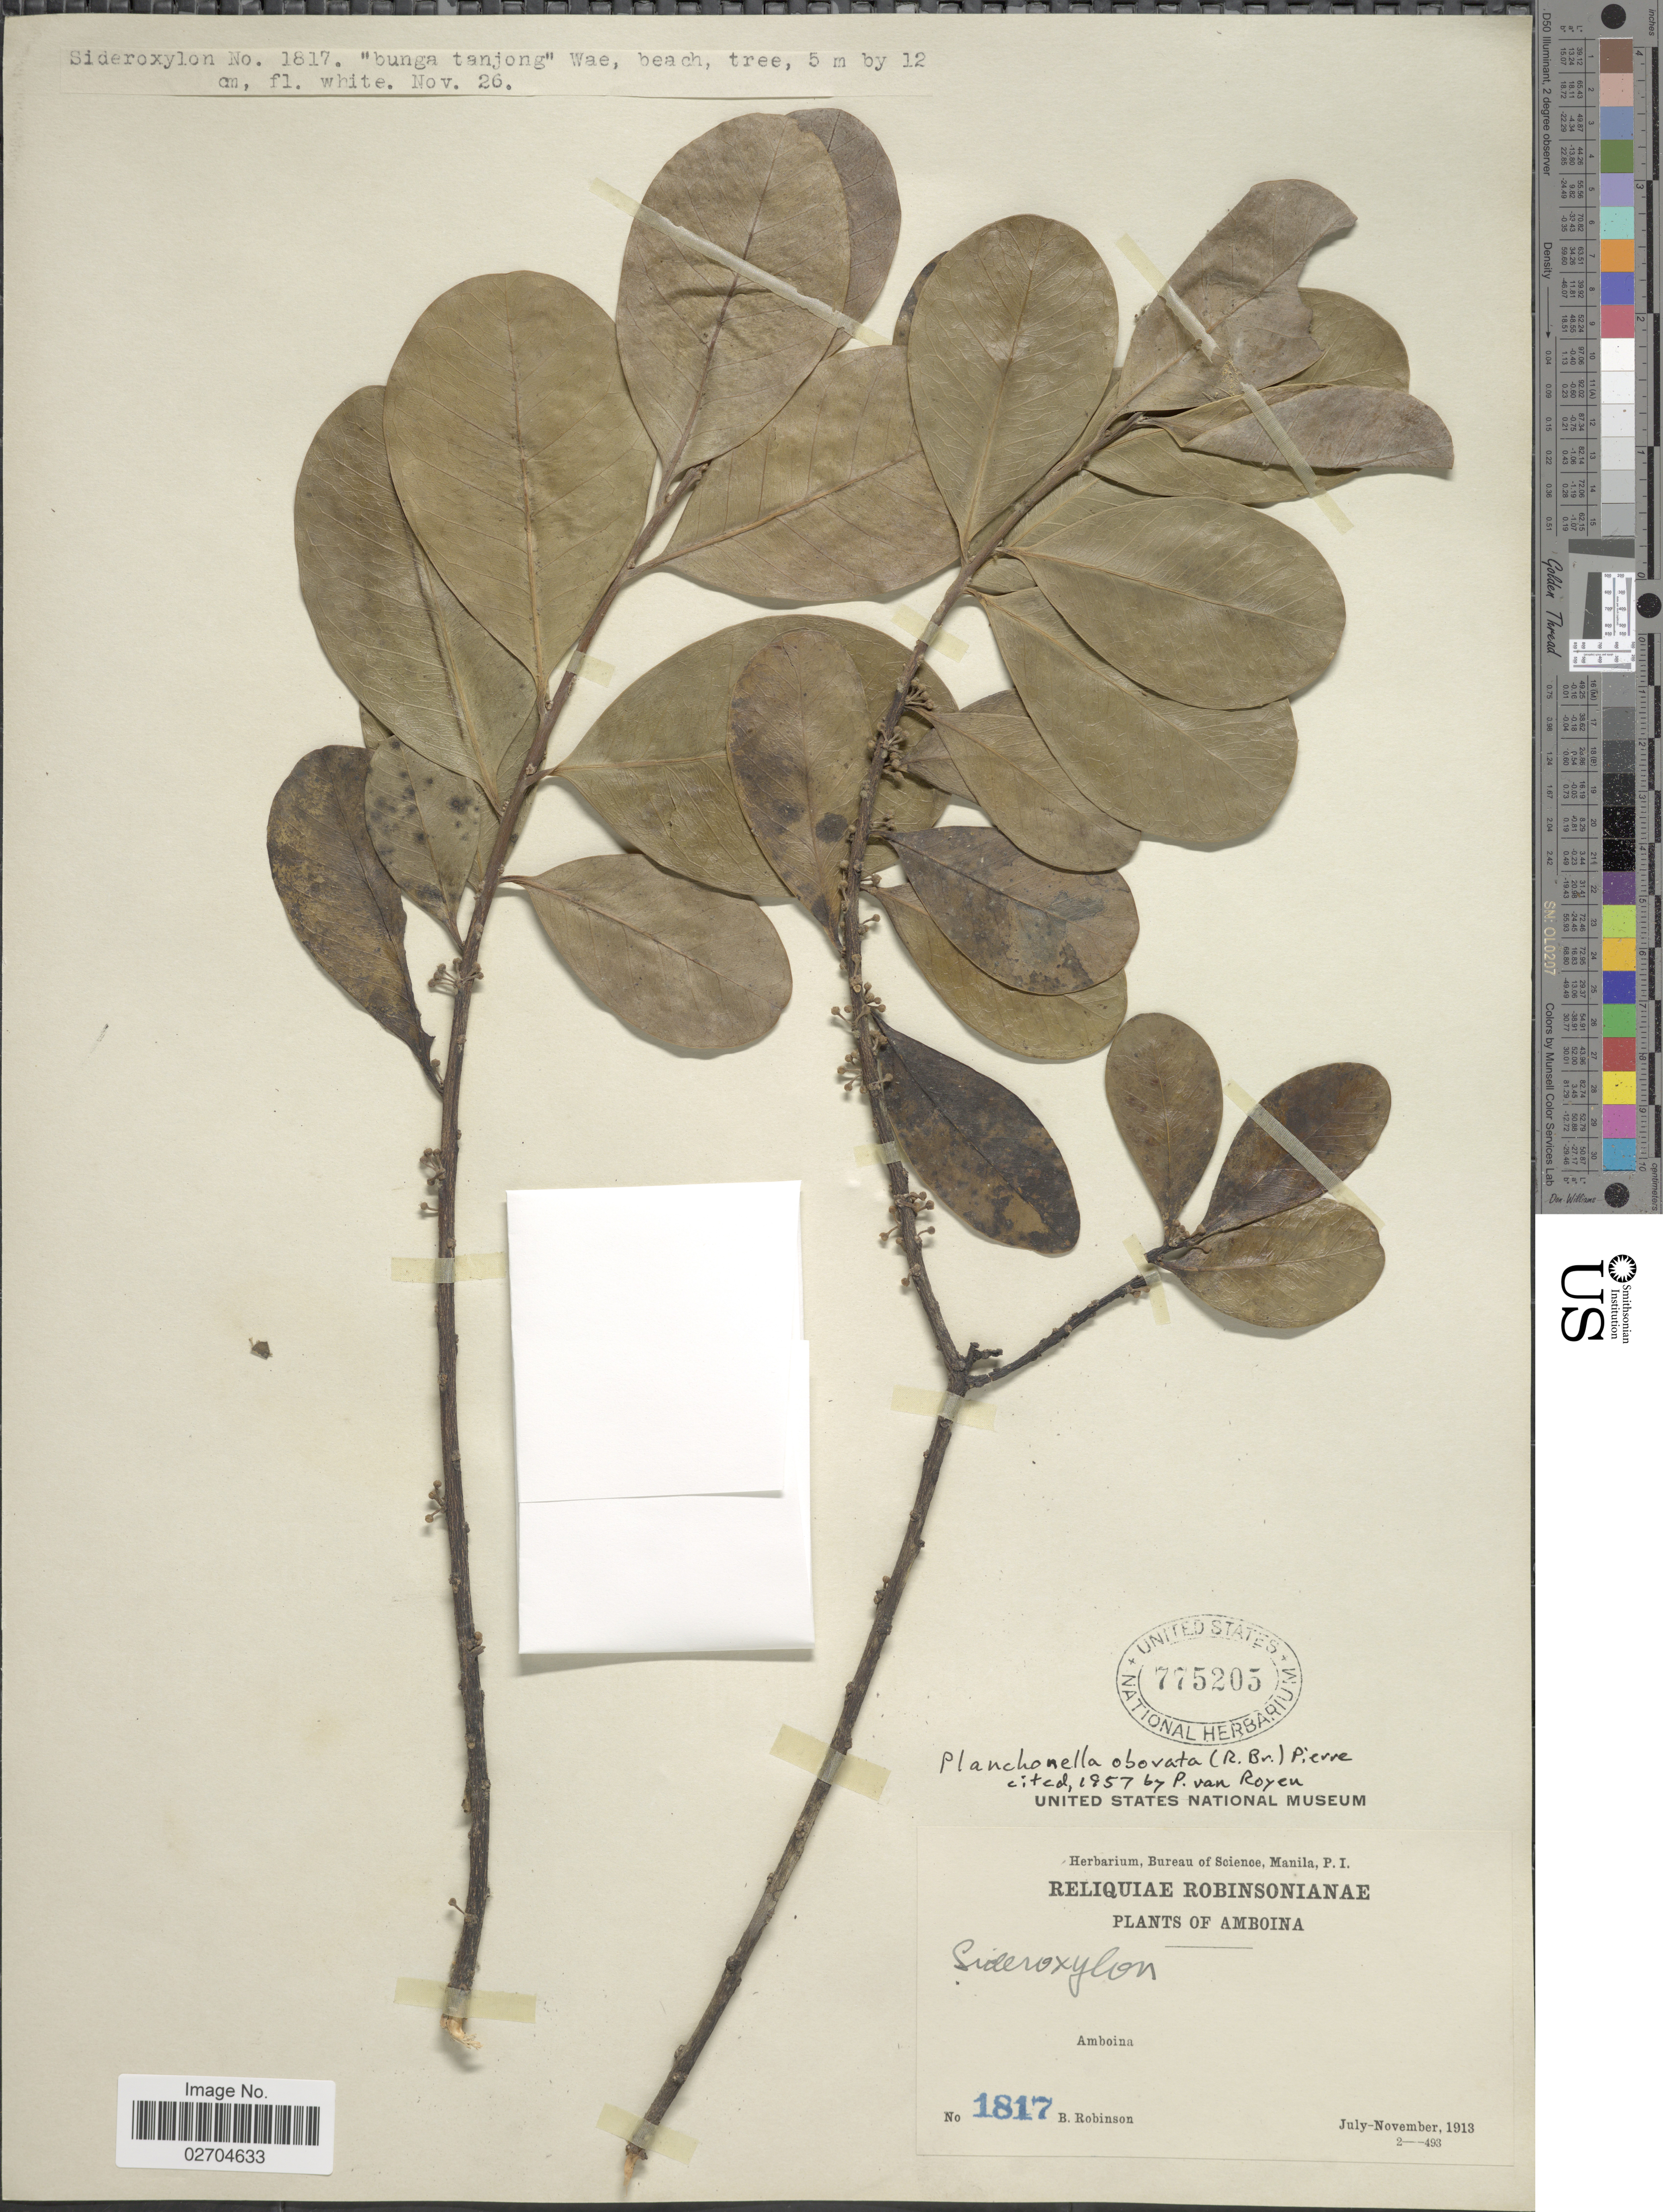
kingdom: Plantae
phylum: Tracheophyta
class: Magnoliopsida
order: Ericales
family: Sapotaceae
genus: Planchonella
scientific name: Planchonella obovata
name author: (R. Br.) Pierre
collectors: B. Robinson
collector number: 1817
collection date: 1913-07/1913-11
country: Indonesia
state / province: Maluku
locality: Amboina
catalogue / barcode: US 775205